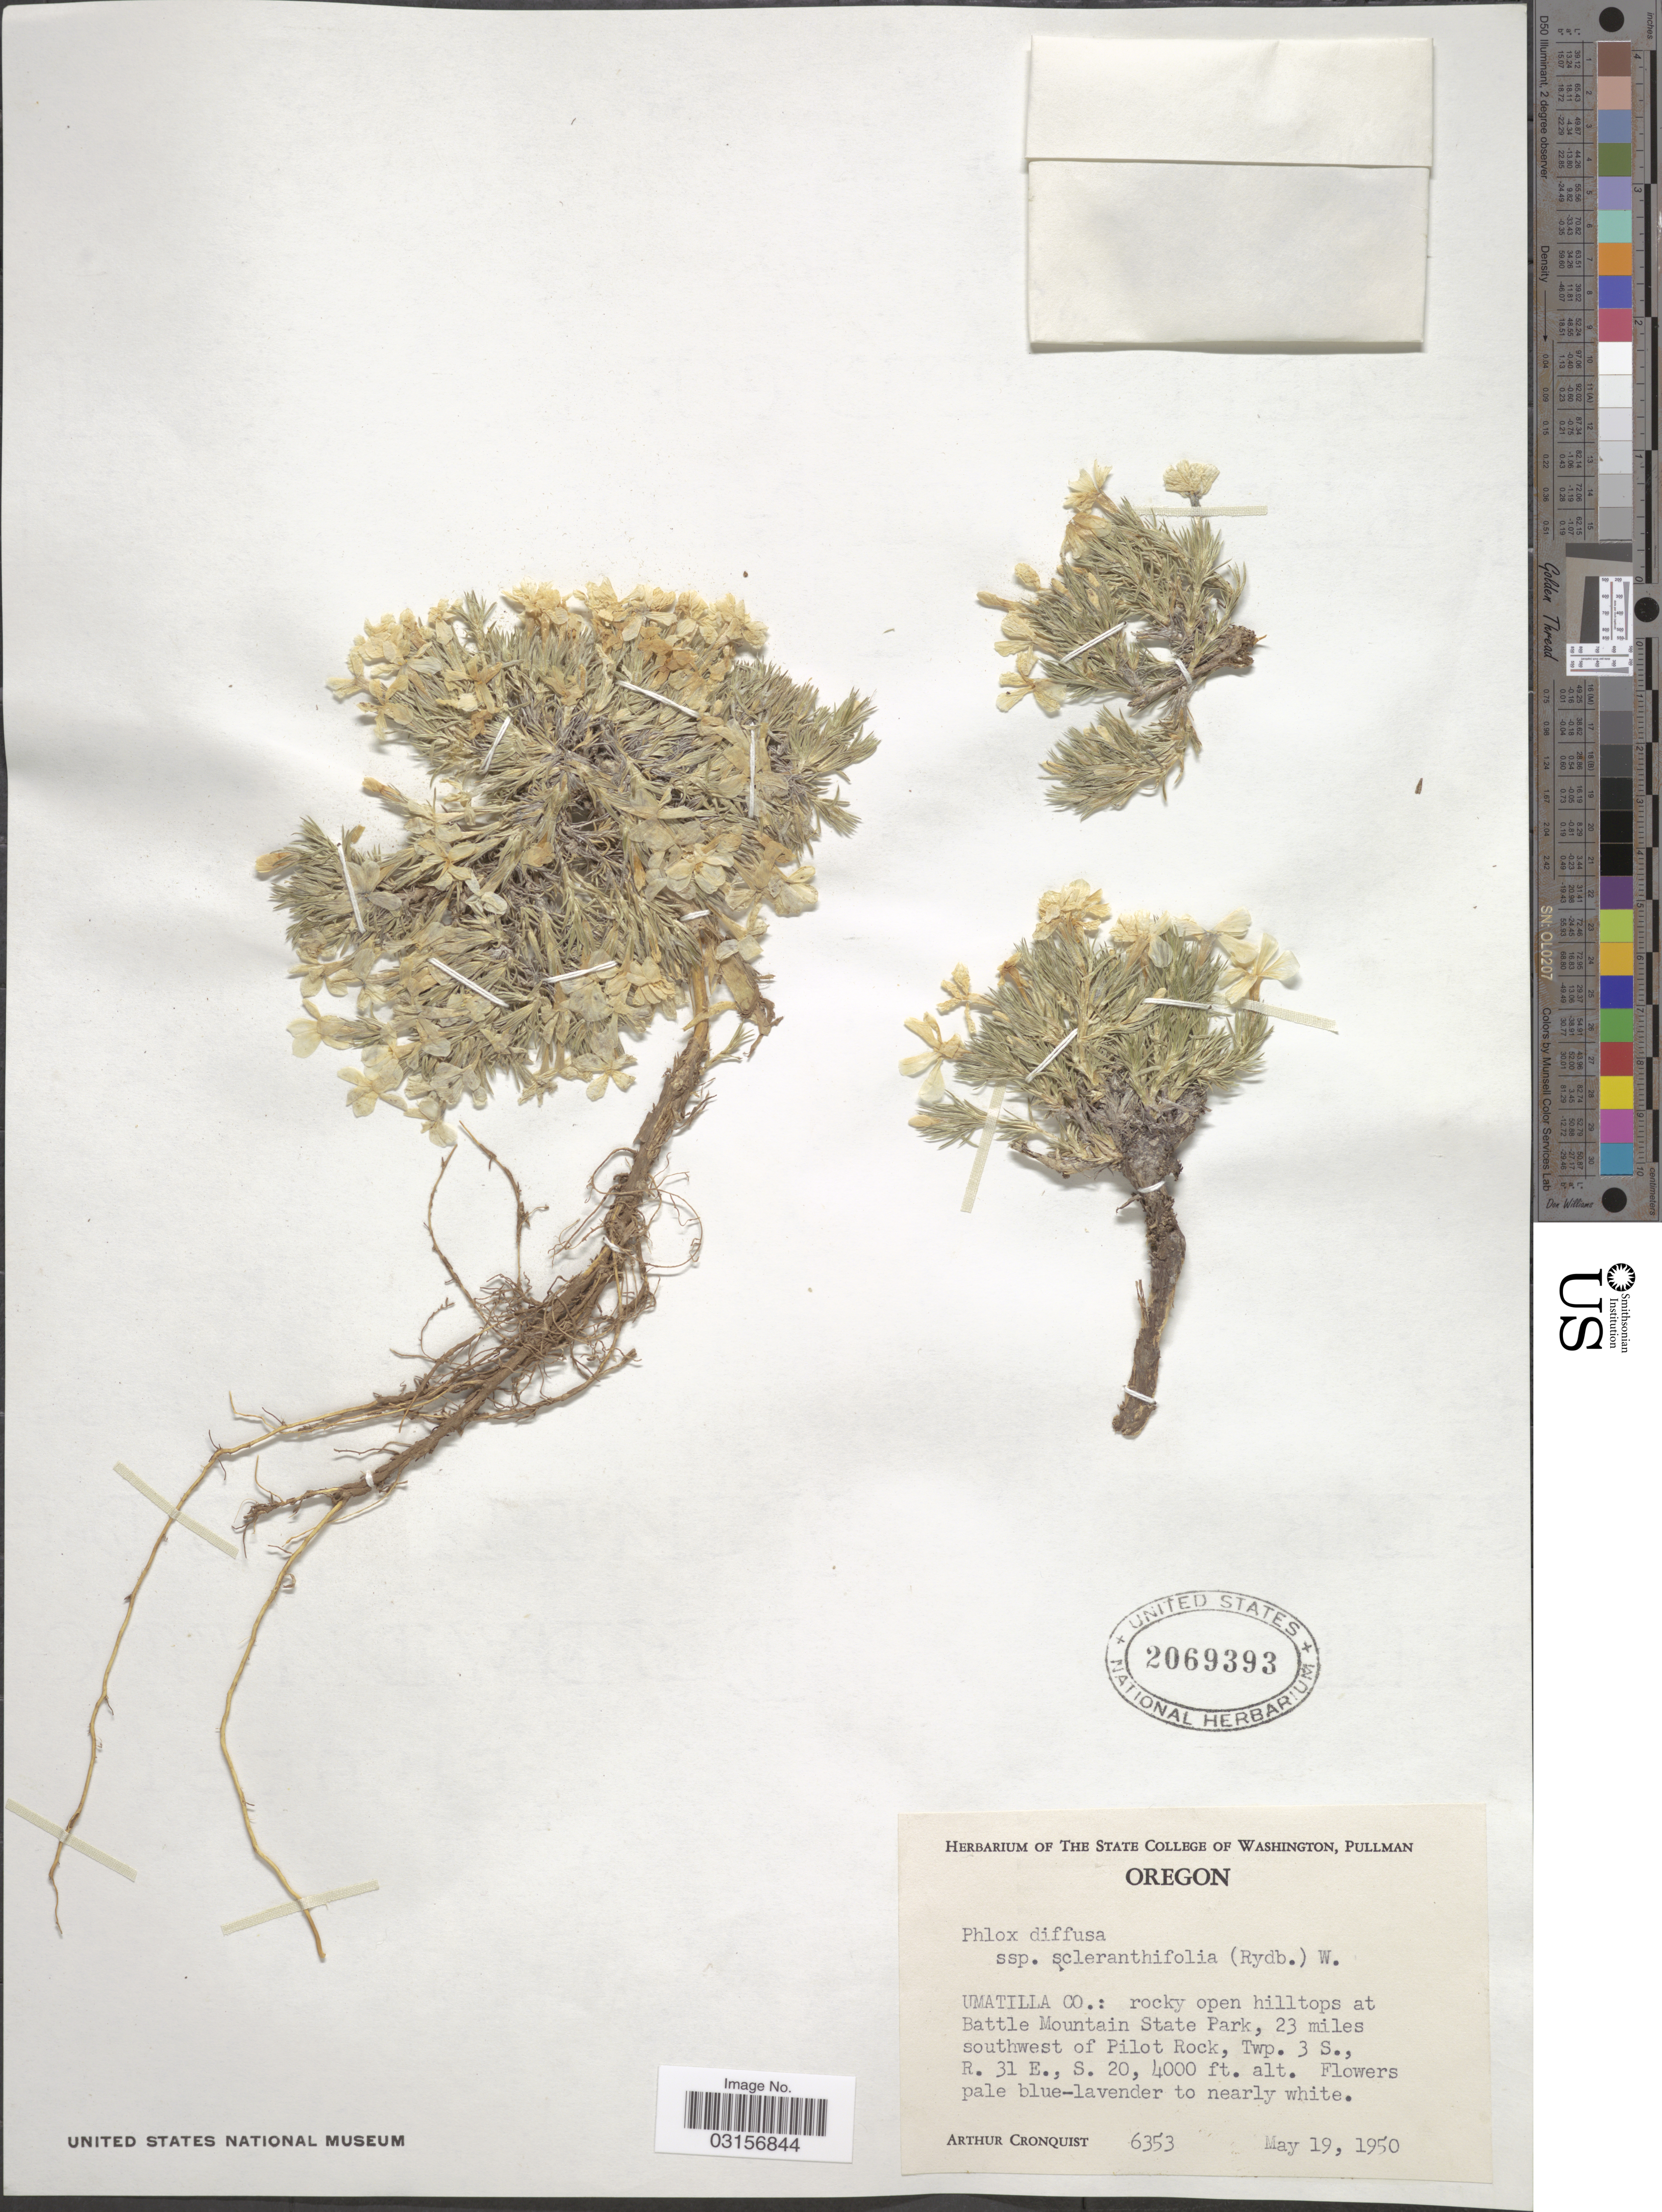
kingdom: Plantae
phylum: Tracheophyta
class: Magnoliopsida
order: Ericales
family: Polemoniaceae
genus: Phlox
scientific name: Phlox caespitosa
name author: Nutt.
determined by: Mayfield, M. H.; Ferguson, C. J.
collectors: A. J. Cronquist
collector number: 6353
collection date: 1950-05-19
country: United States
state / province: Oregon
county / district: Umatilla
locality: Umatilla Co.: rocky open hilltops at Battle Mountain State Park, 23 miles southwest of Pilot Rock, Twp. 3 S., R. 31 E., S. 20.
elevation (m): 1219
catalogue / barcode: US 2069393